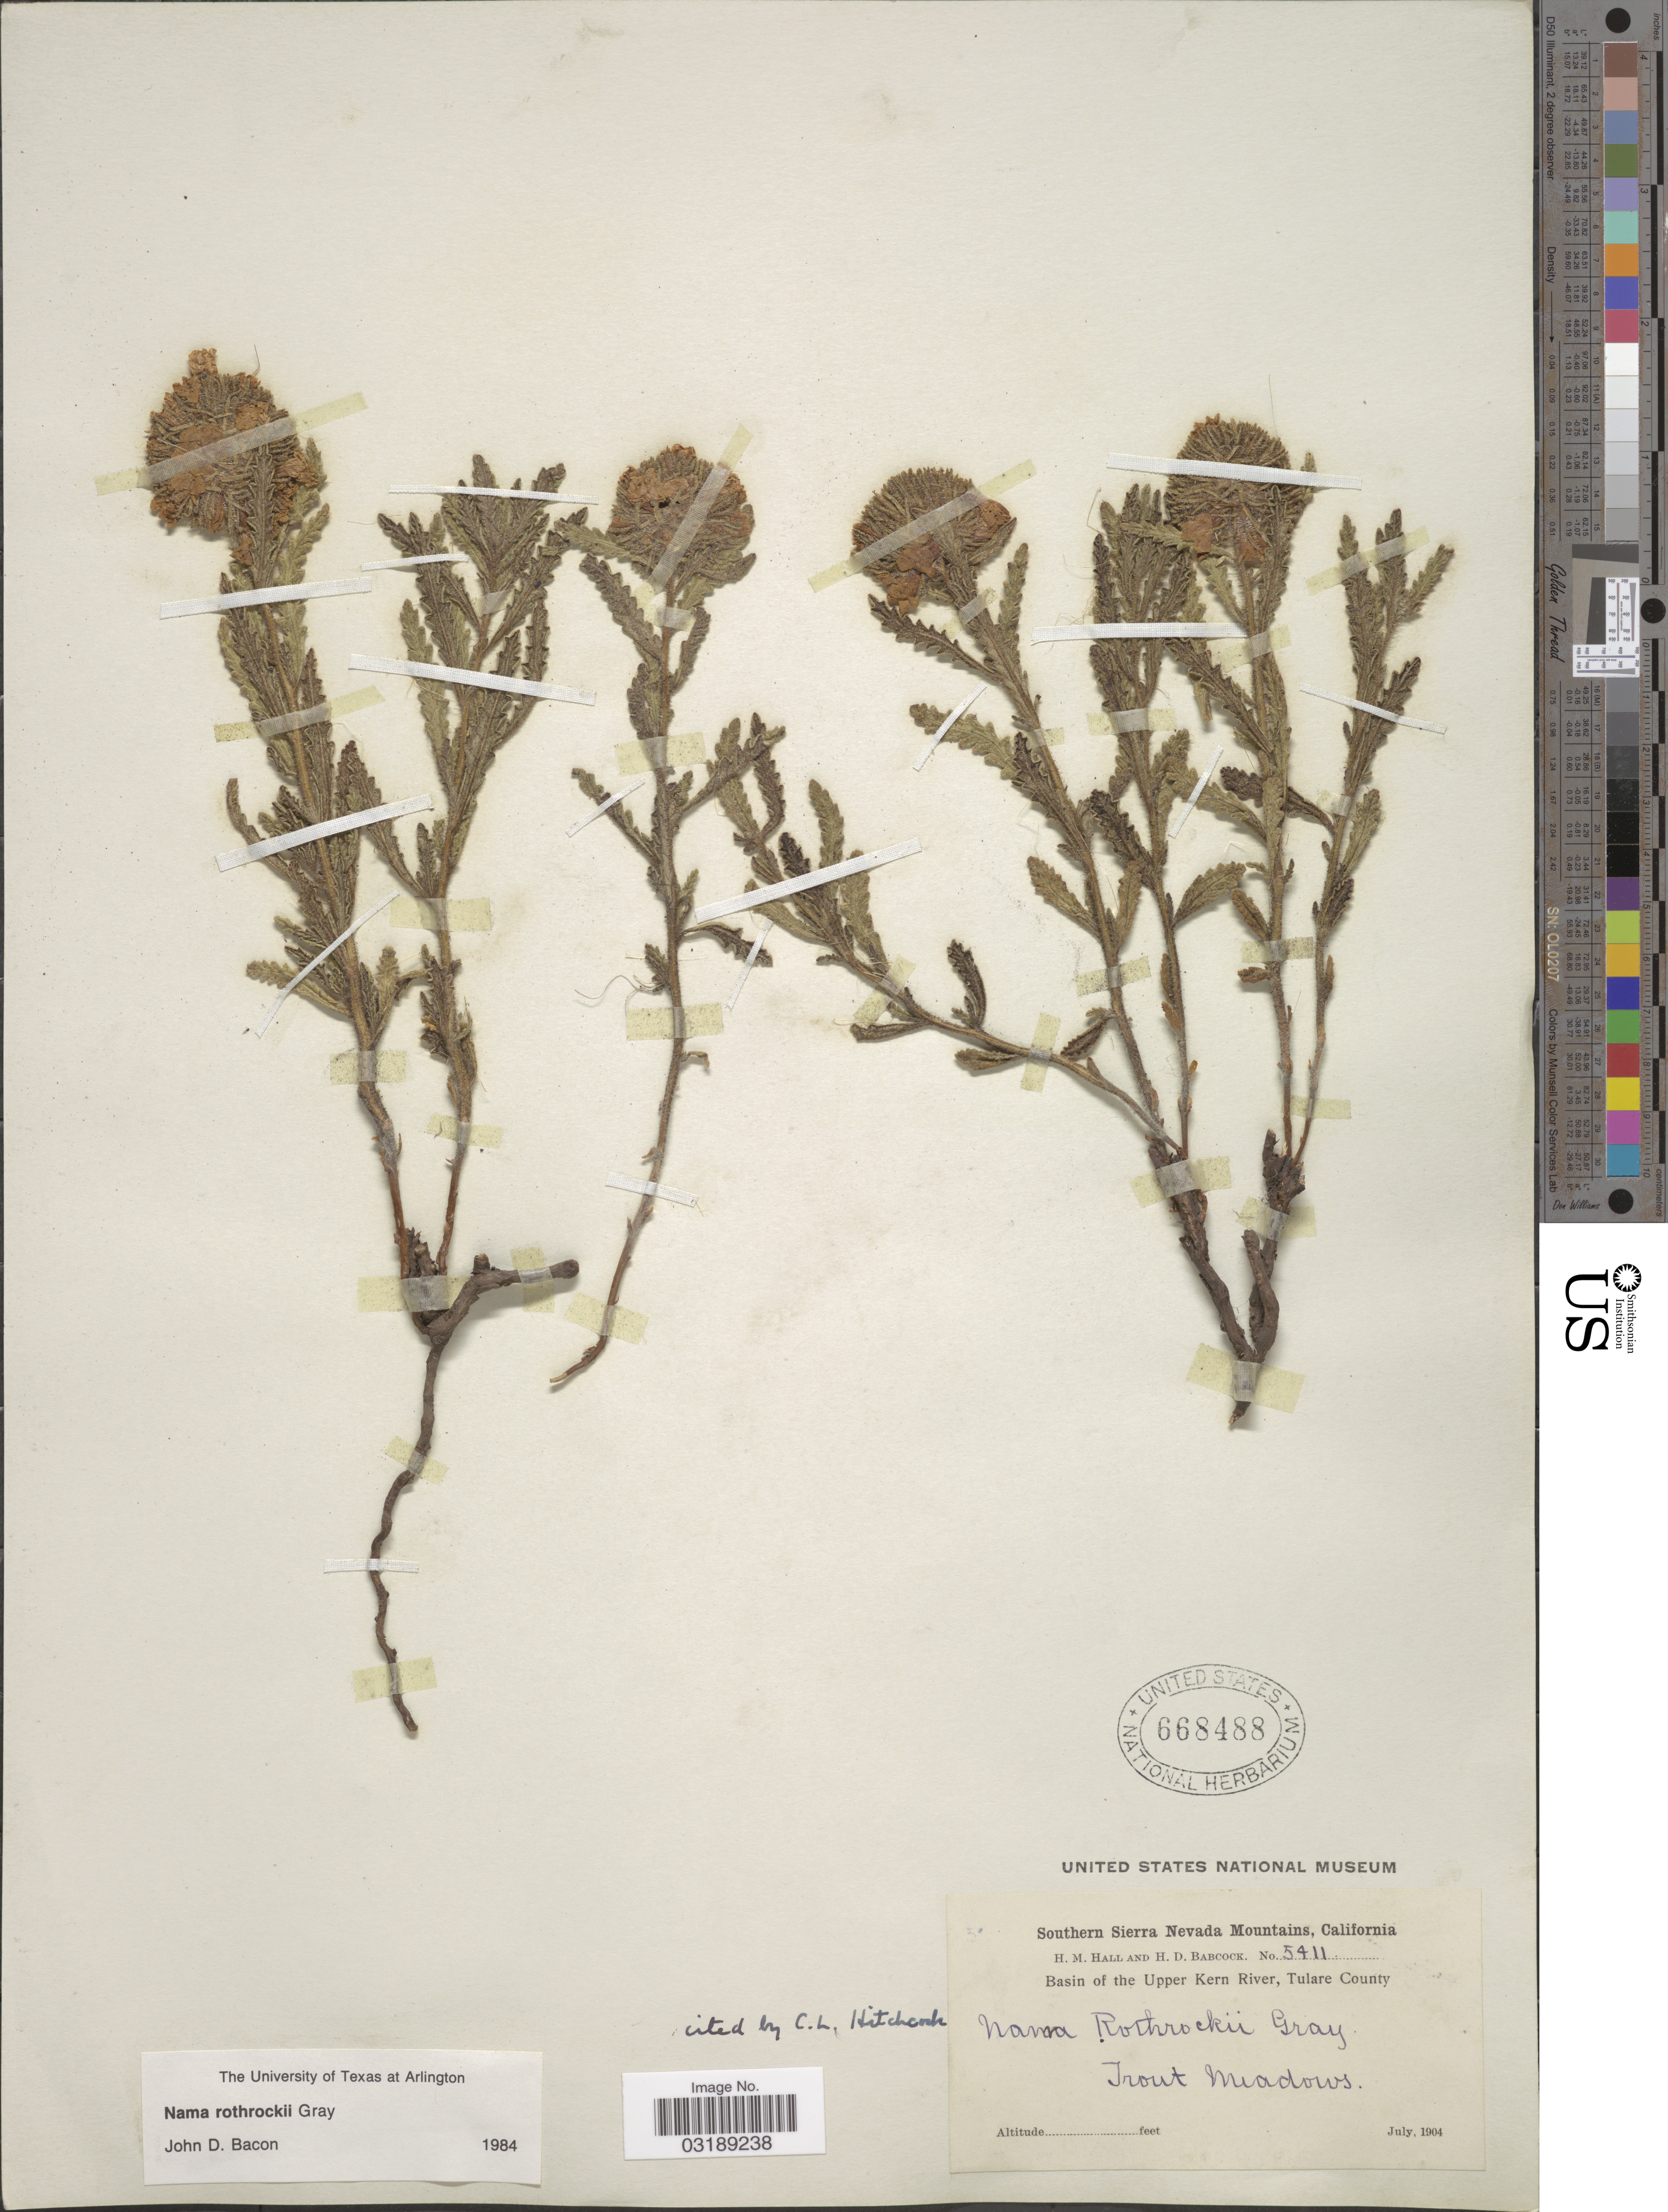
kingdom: Plantae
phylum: Tracheophyta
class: Magnoliopsida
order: Boraginales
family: Namaceae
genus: Nama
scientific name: Nama rothrockii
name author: A. Gray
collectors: H. M. Hall & H. Babcock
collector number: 5411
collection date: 1904-07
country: United States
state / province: California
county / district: Tulare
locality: Southern Sierra Nevada Mountains, California, Basin of the Upper Kern River, Tulare County, Trout Meadows.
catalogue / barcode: US 668488